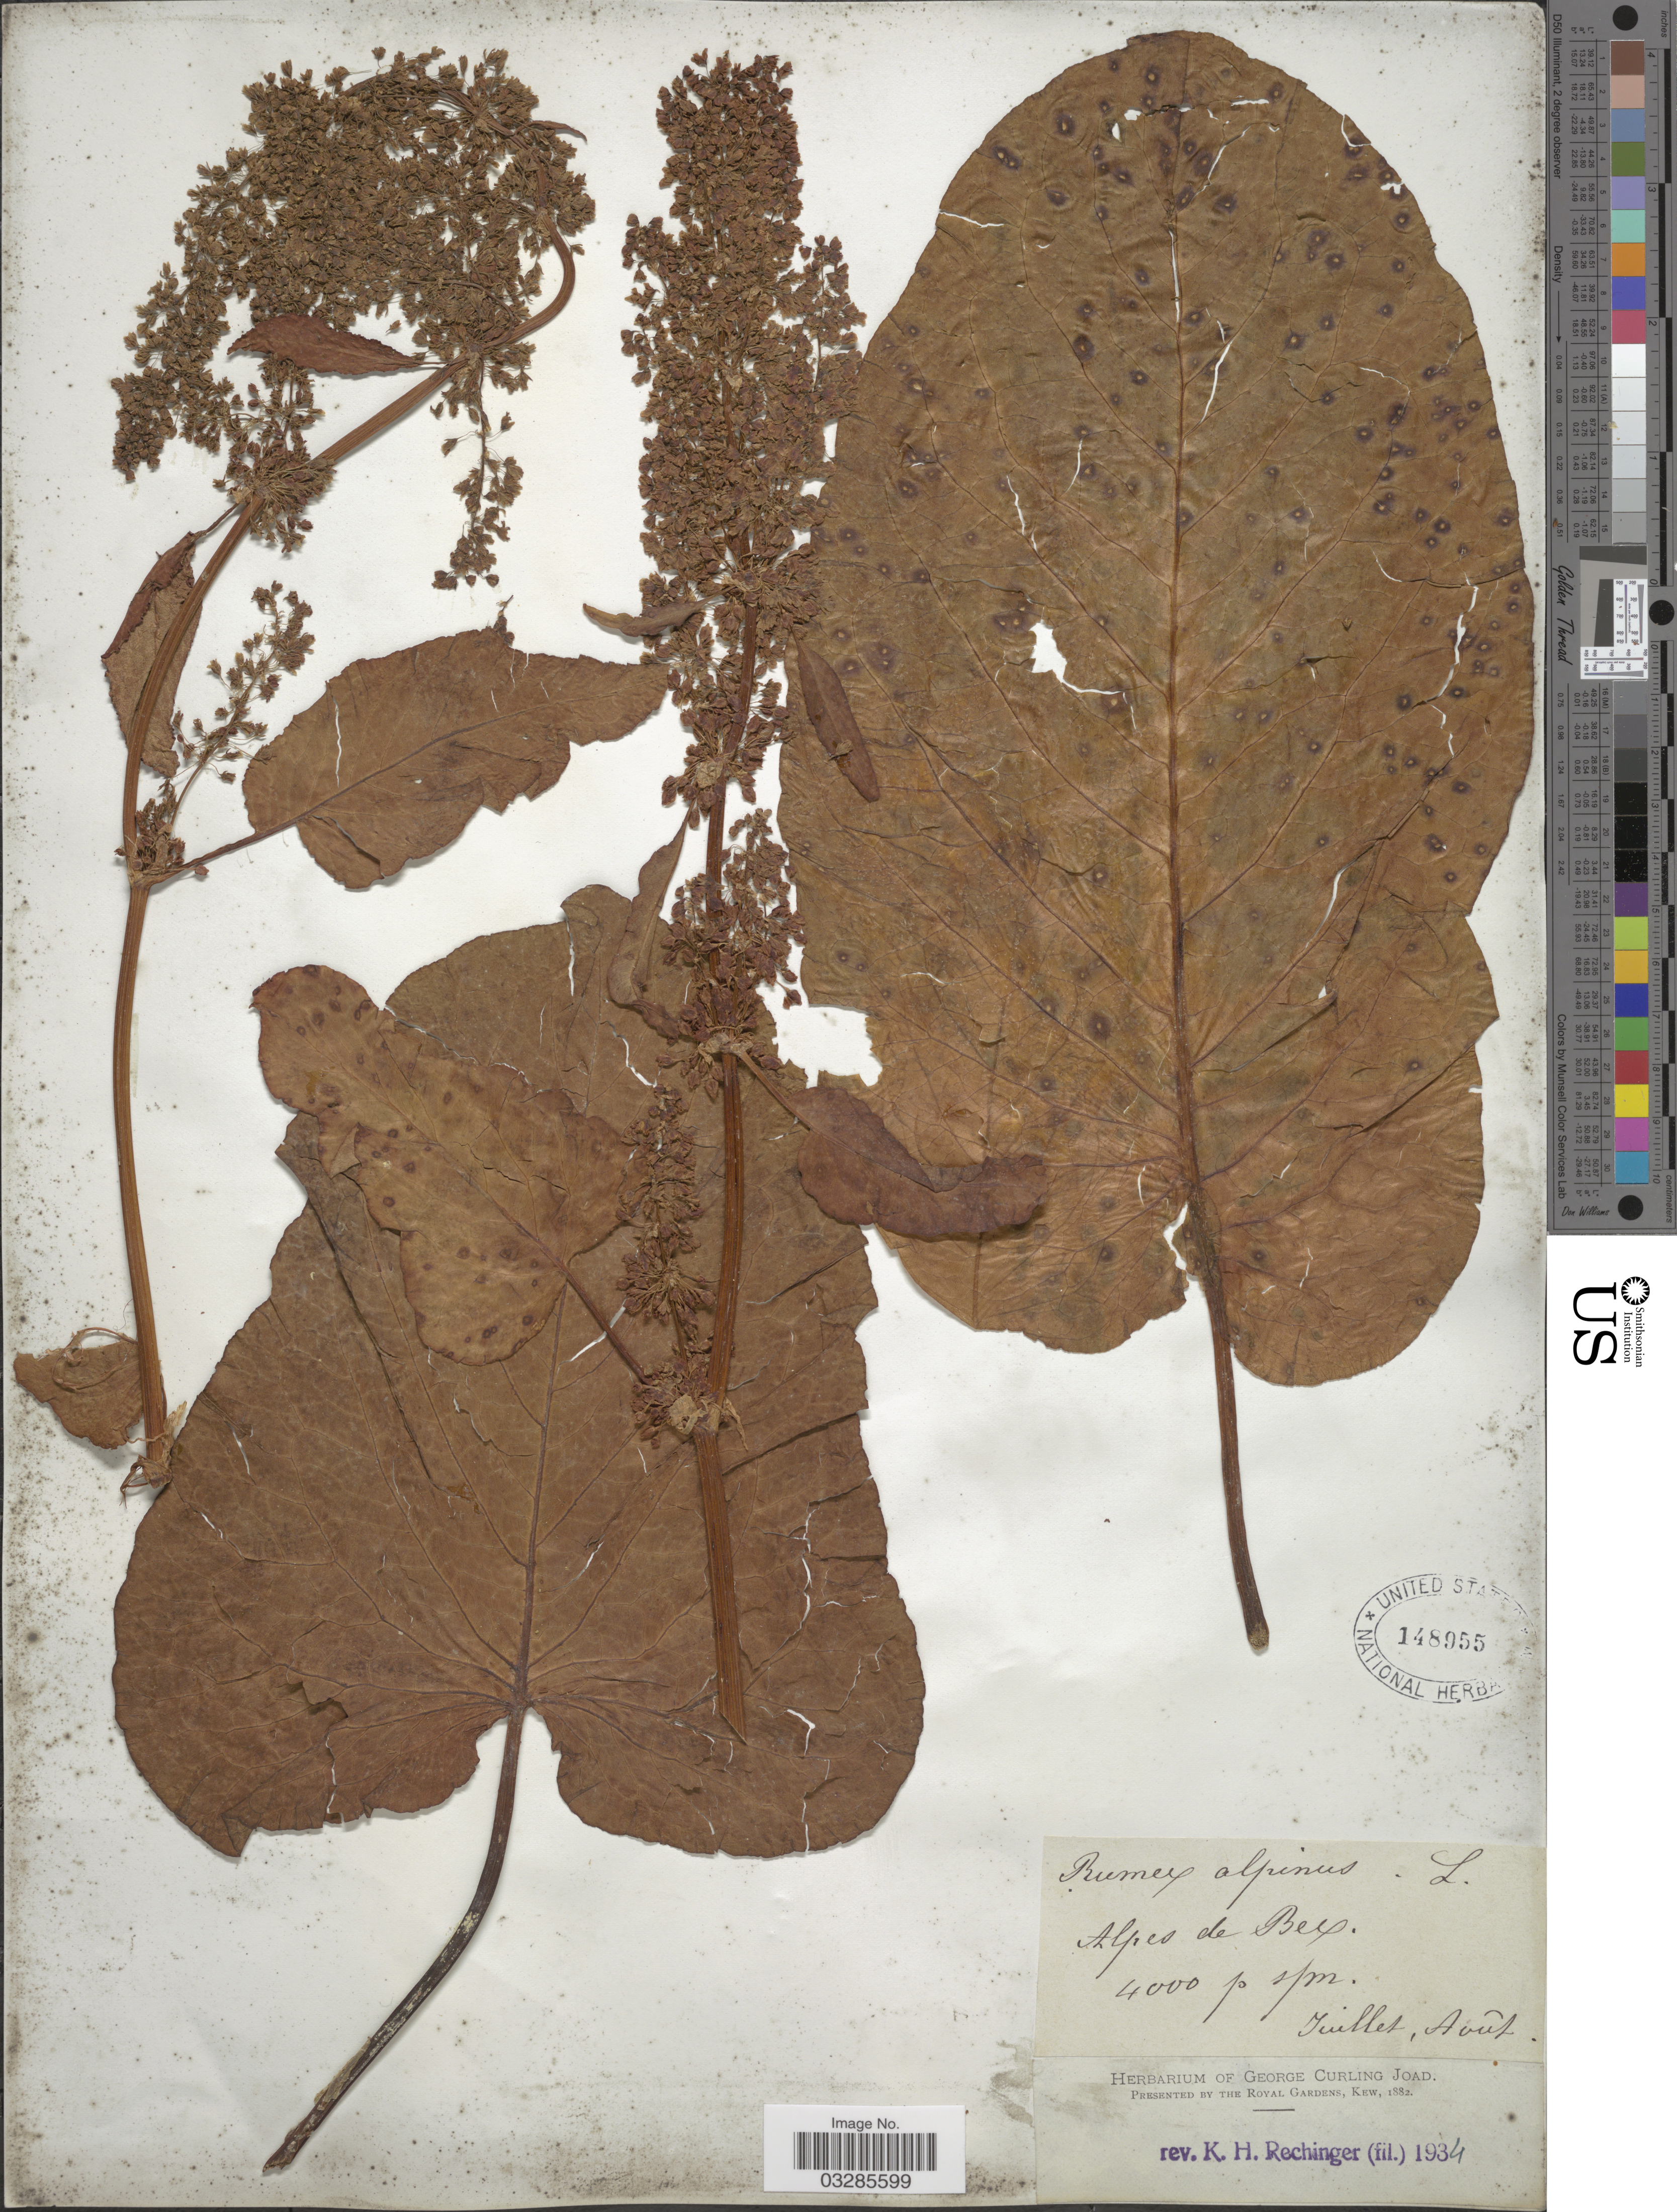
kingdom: Plantae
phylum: Tracheophyta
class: Magnoliopsida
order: Caryophyllales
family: Polygonaceae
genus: Rumex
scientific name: Rumex alpinus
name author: L.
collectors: ex herb. George Curling Joad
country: Switzerland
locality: Alpes de Bex.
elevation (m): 1219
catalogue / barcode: US 148955